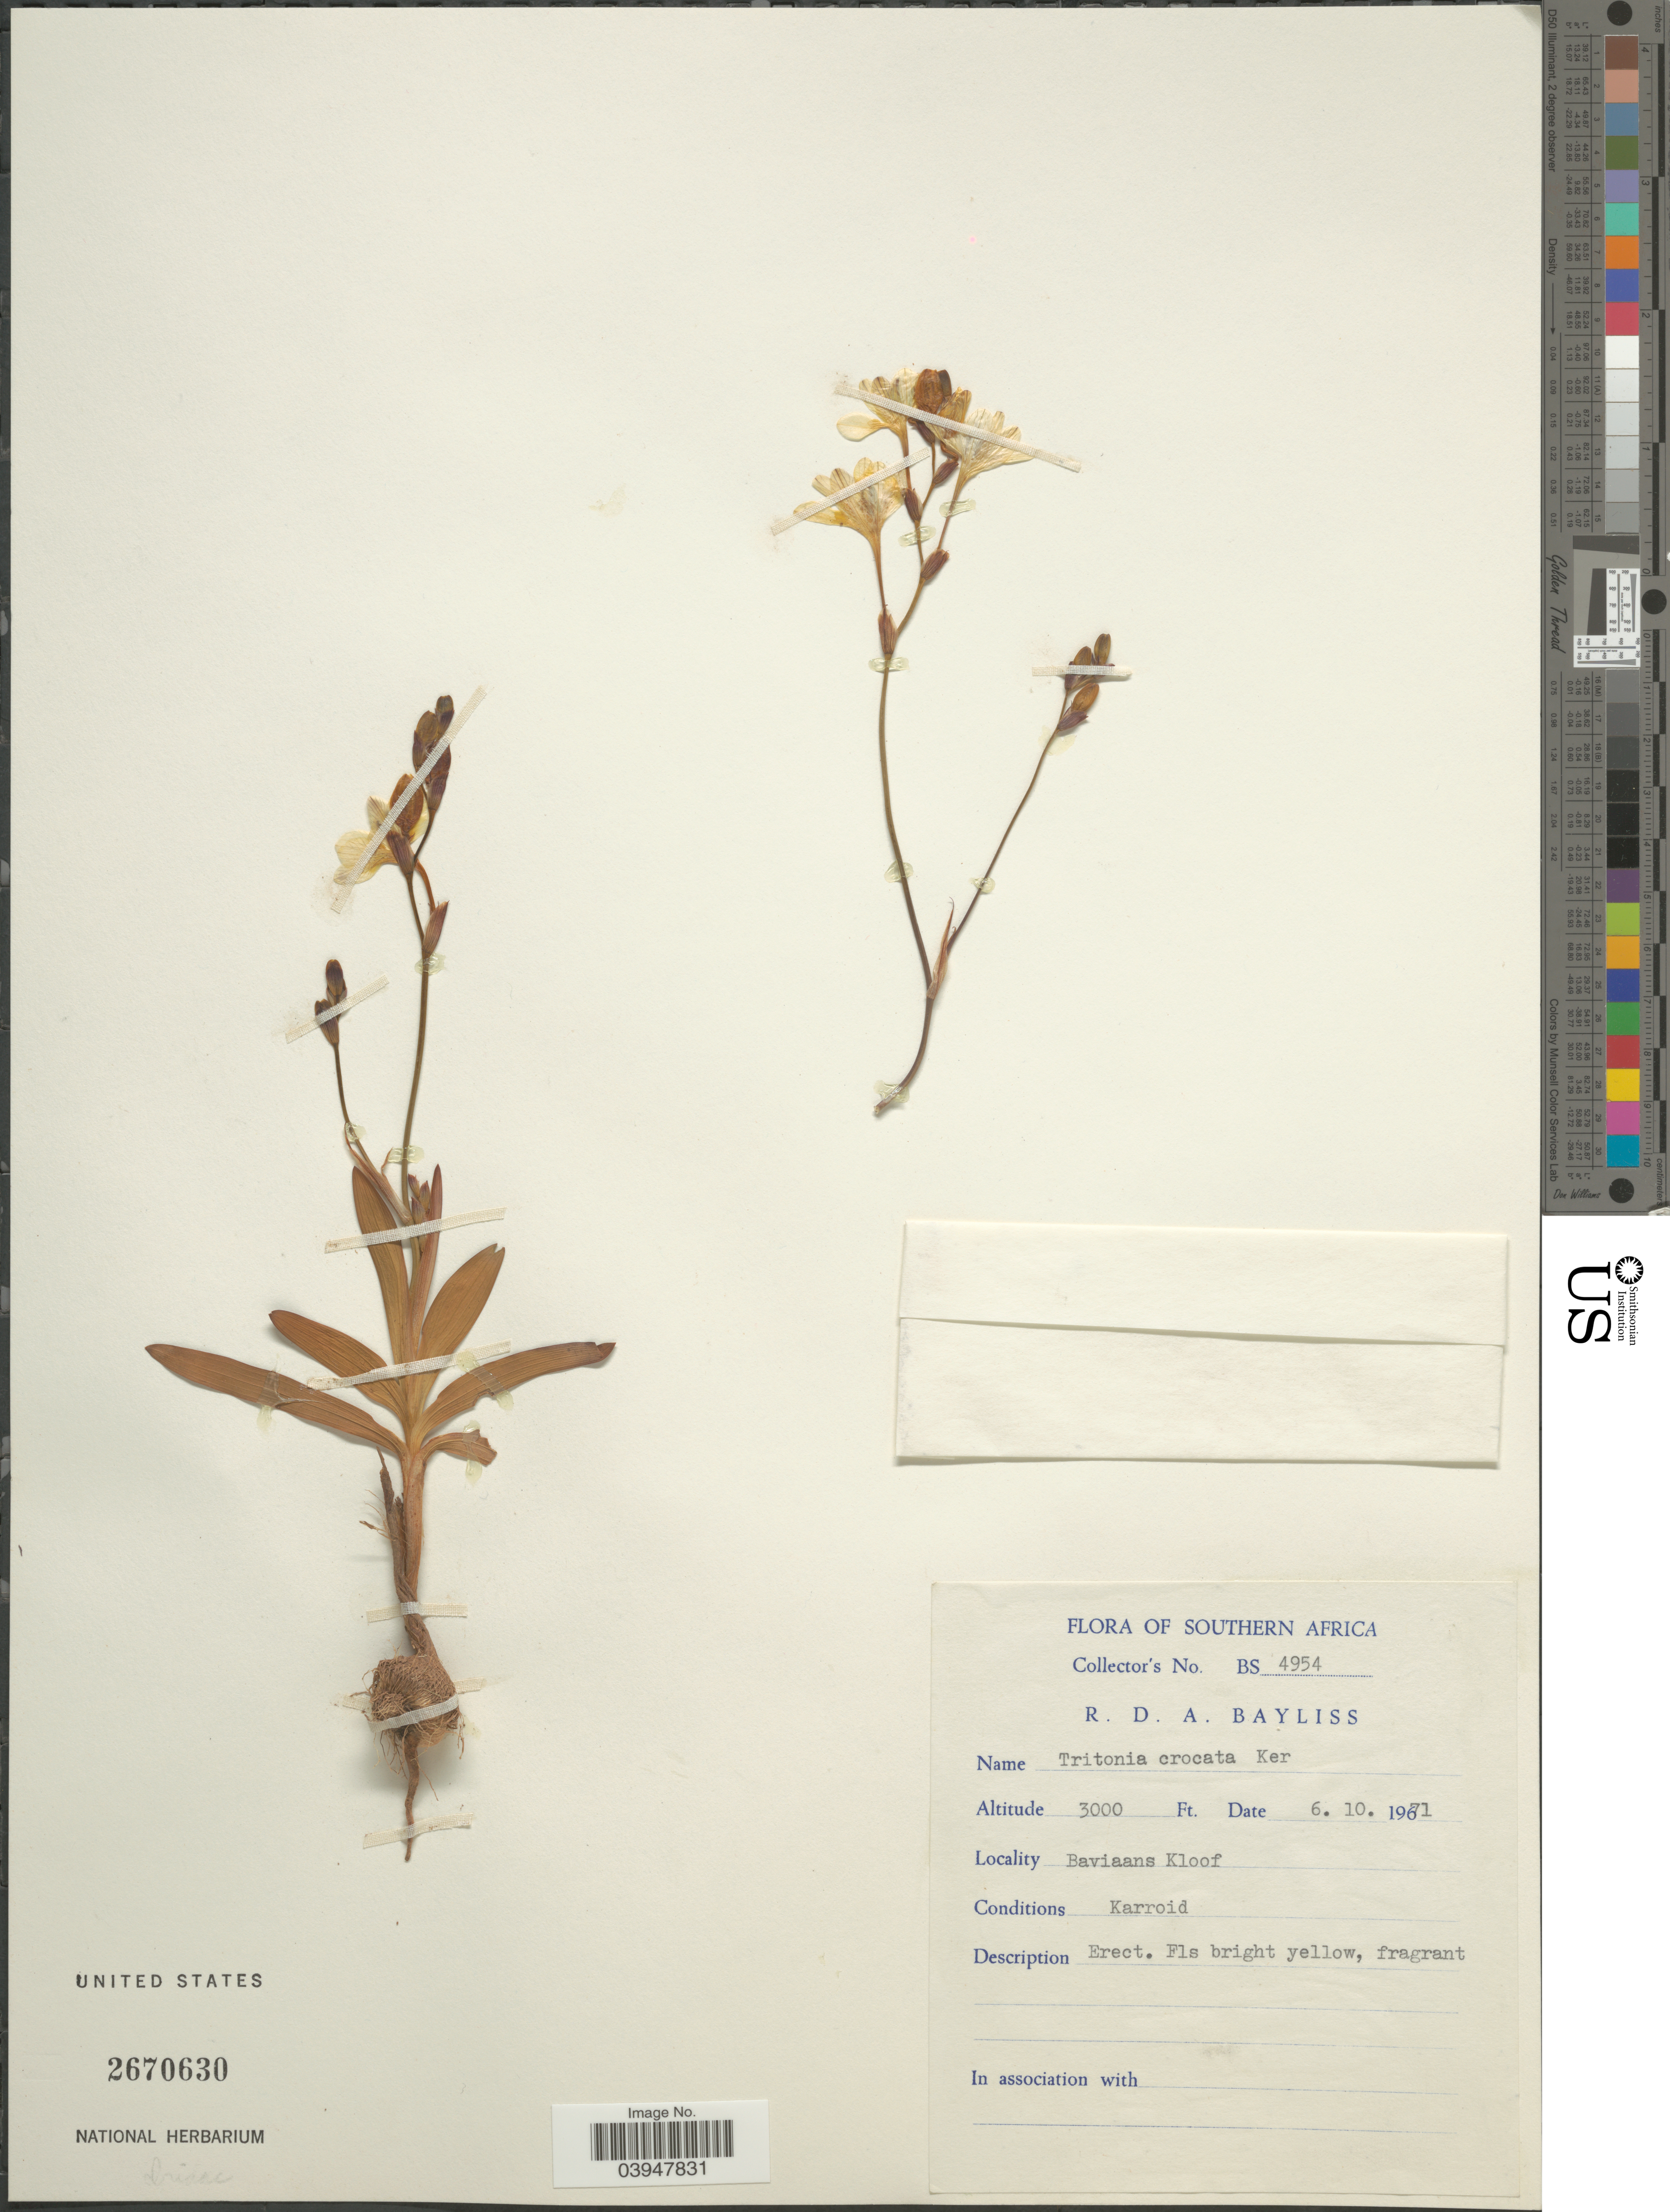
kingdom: Plantae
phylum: Tracheophyta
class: Liliopsida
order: Asparagales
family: Iridaceae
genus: Tritonia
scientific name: Tritonia crocata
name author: (L.) Ker Gawl.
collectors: R. Bayliss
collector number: BS 4954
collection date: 1971-10-06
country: South Africa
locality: Southern Africa. Baviaans Kloof.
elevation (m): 914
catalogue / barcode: US 2670630